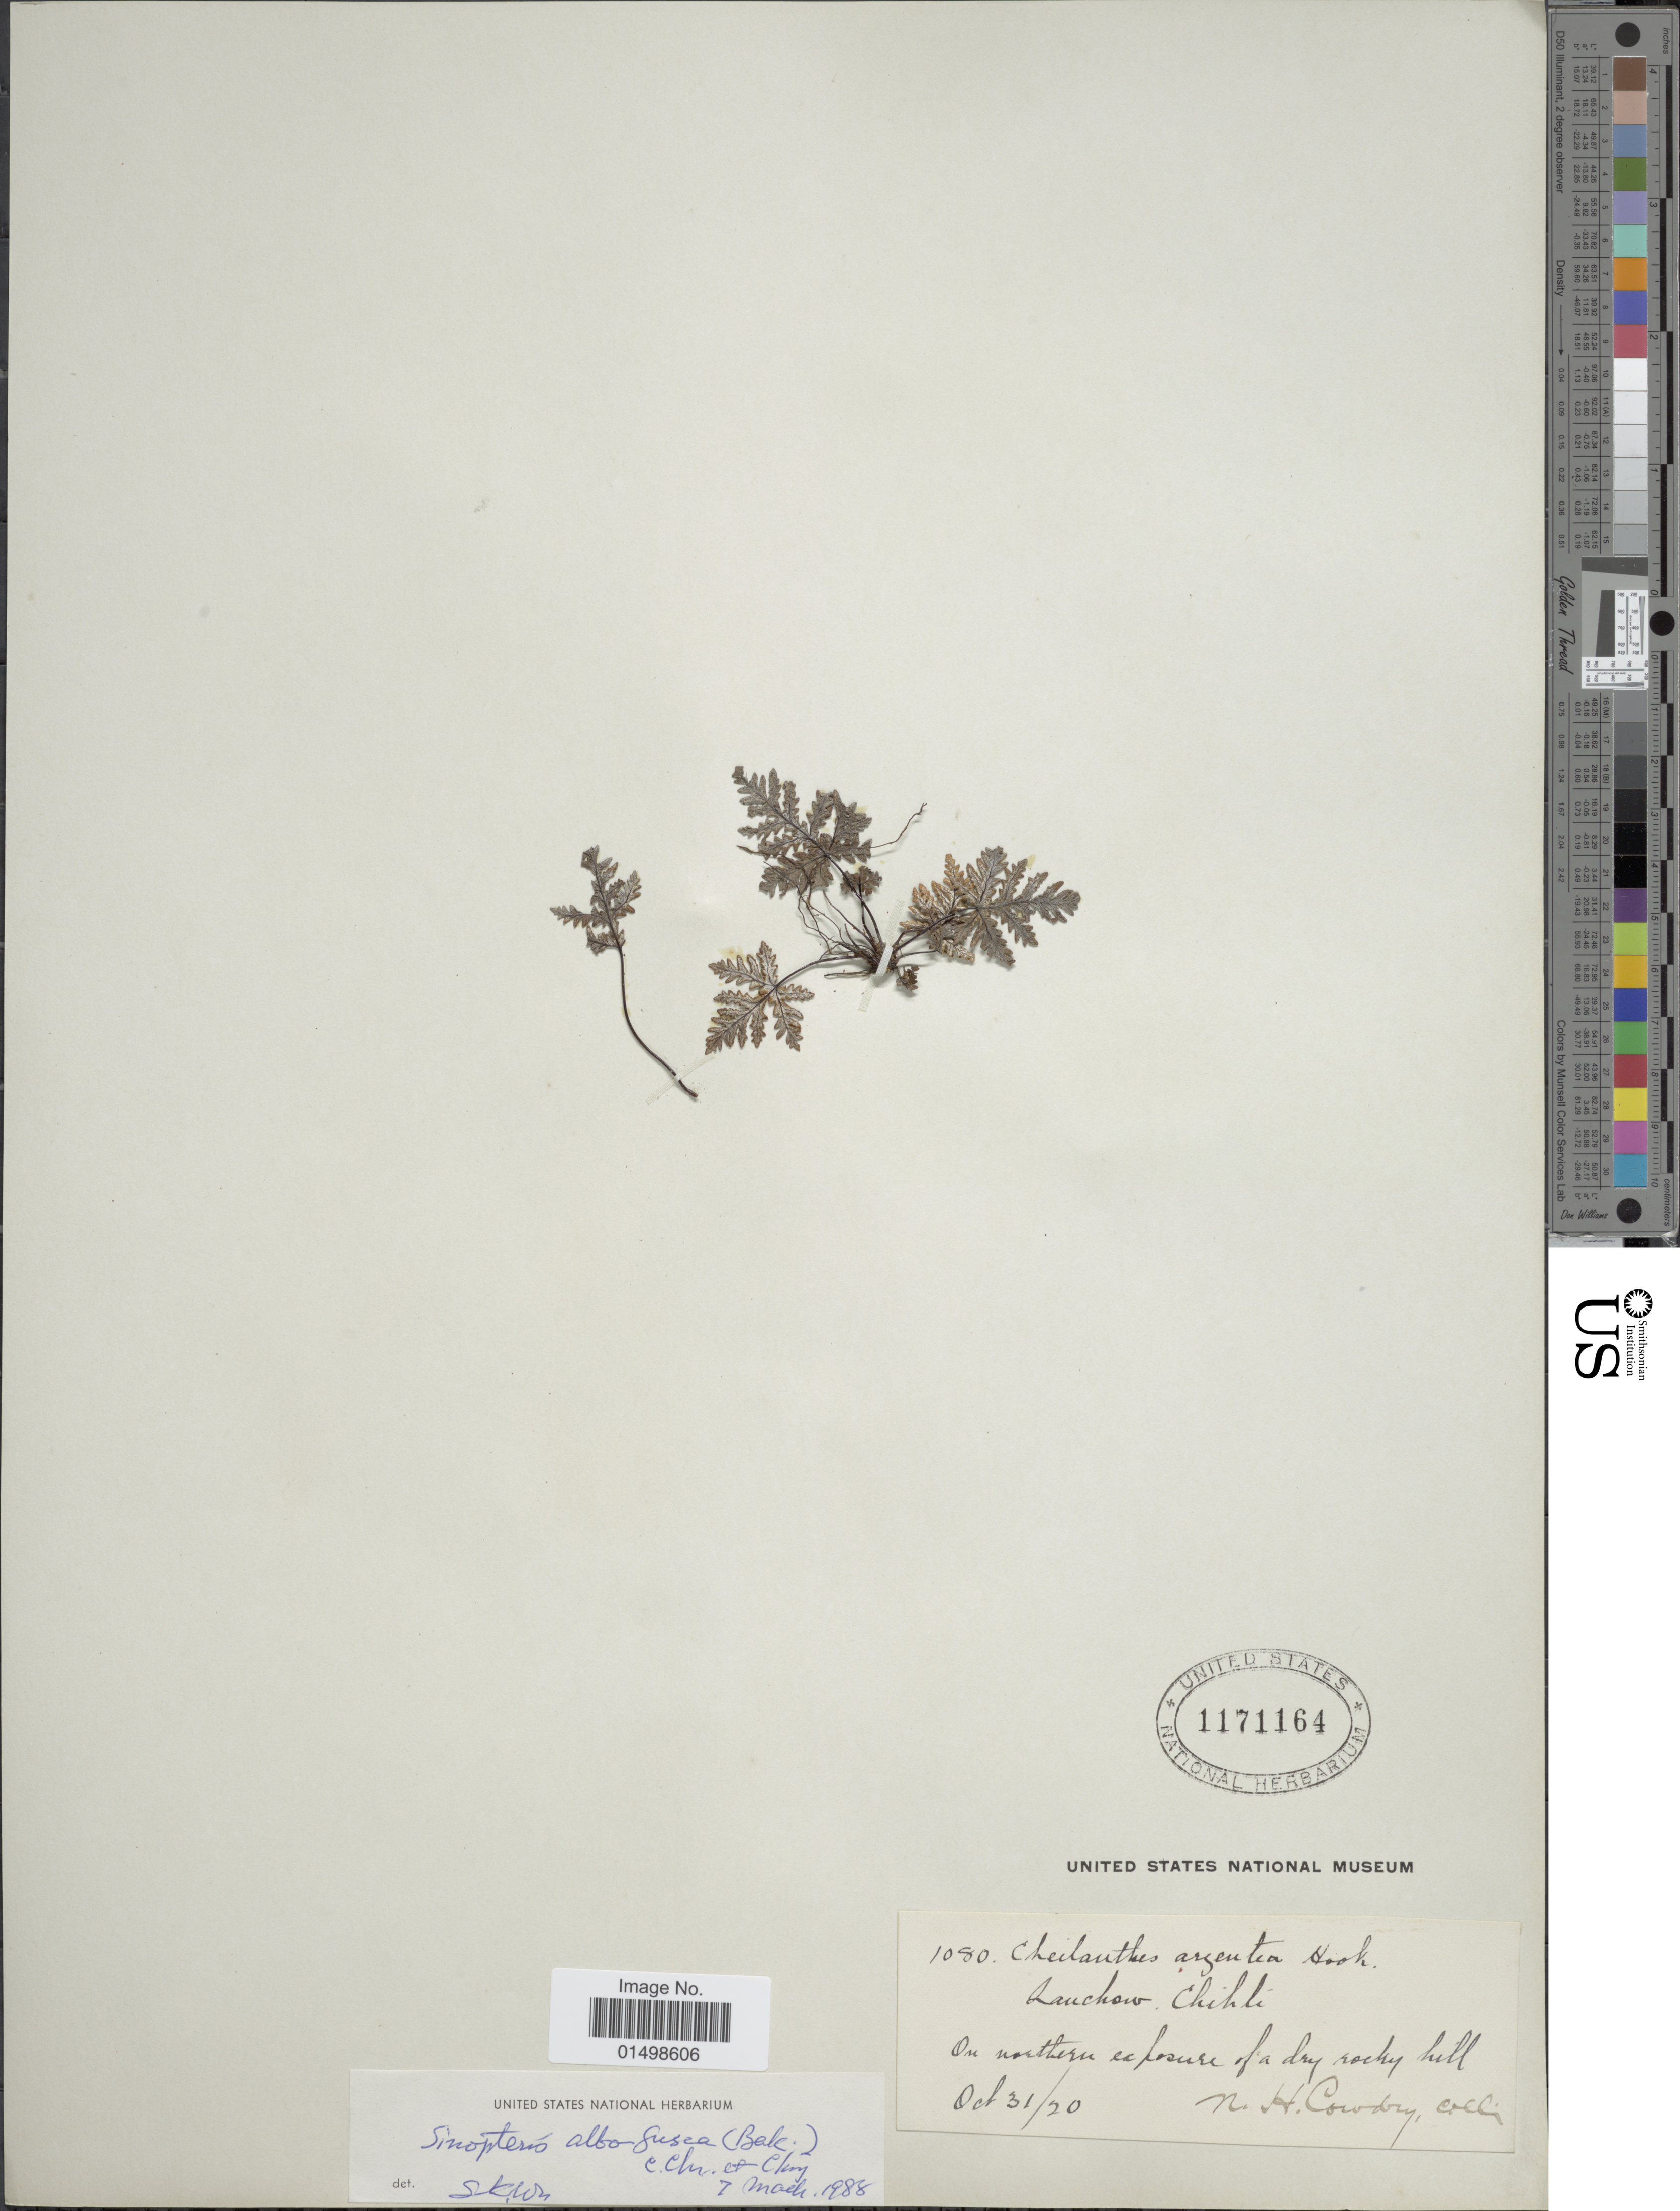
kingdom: Plantae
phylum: Tracheophyta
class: Polypodiopsida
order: Polypodiales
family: Pteridaceae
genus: Aleuritopteris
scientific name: Aleuritopteris sp.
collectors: N. H. Cowdry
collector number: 1080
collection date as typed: Transcribed d/m/y: 31/10/20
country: China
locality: Lauchow. [interpreted] Chihli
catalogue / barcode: US 1171164